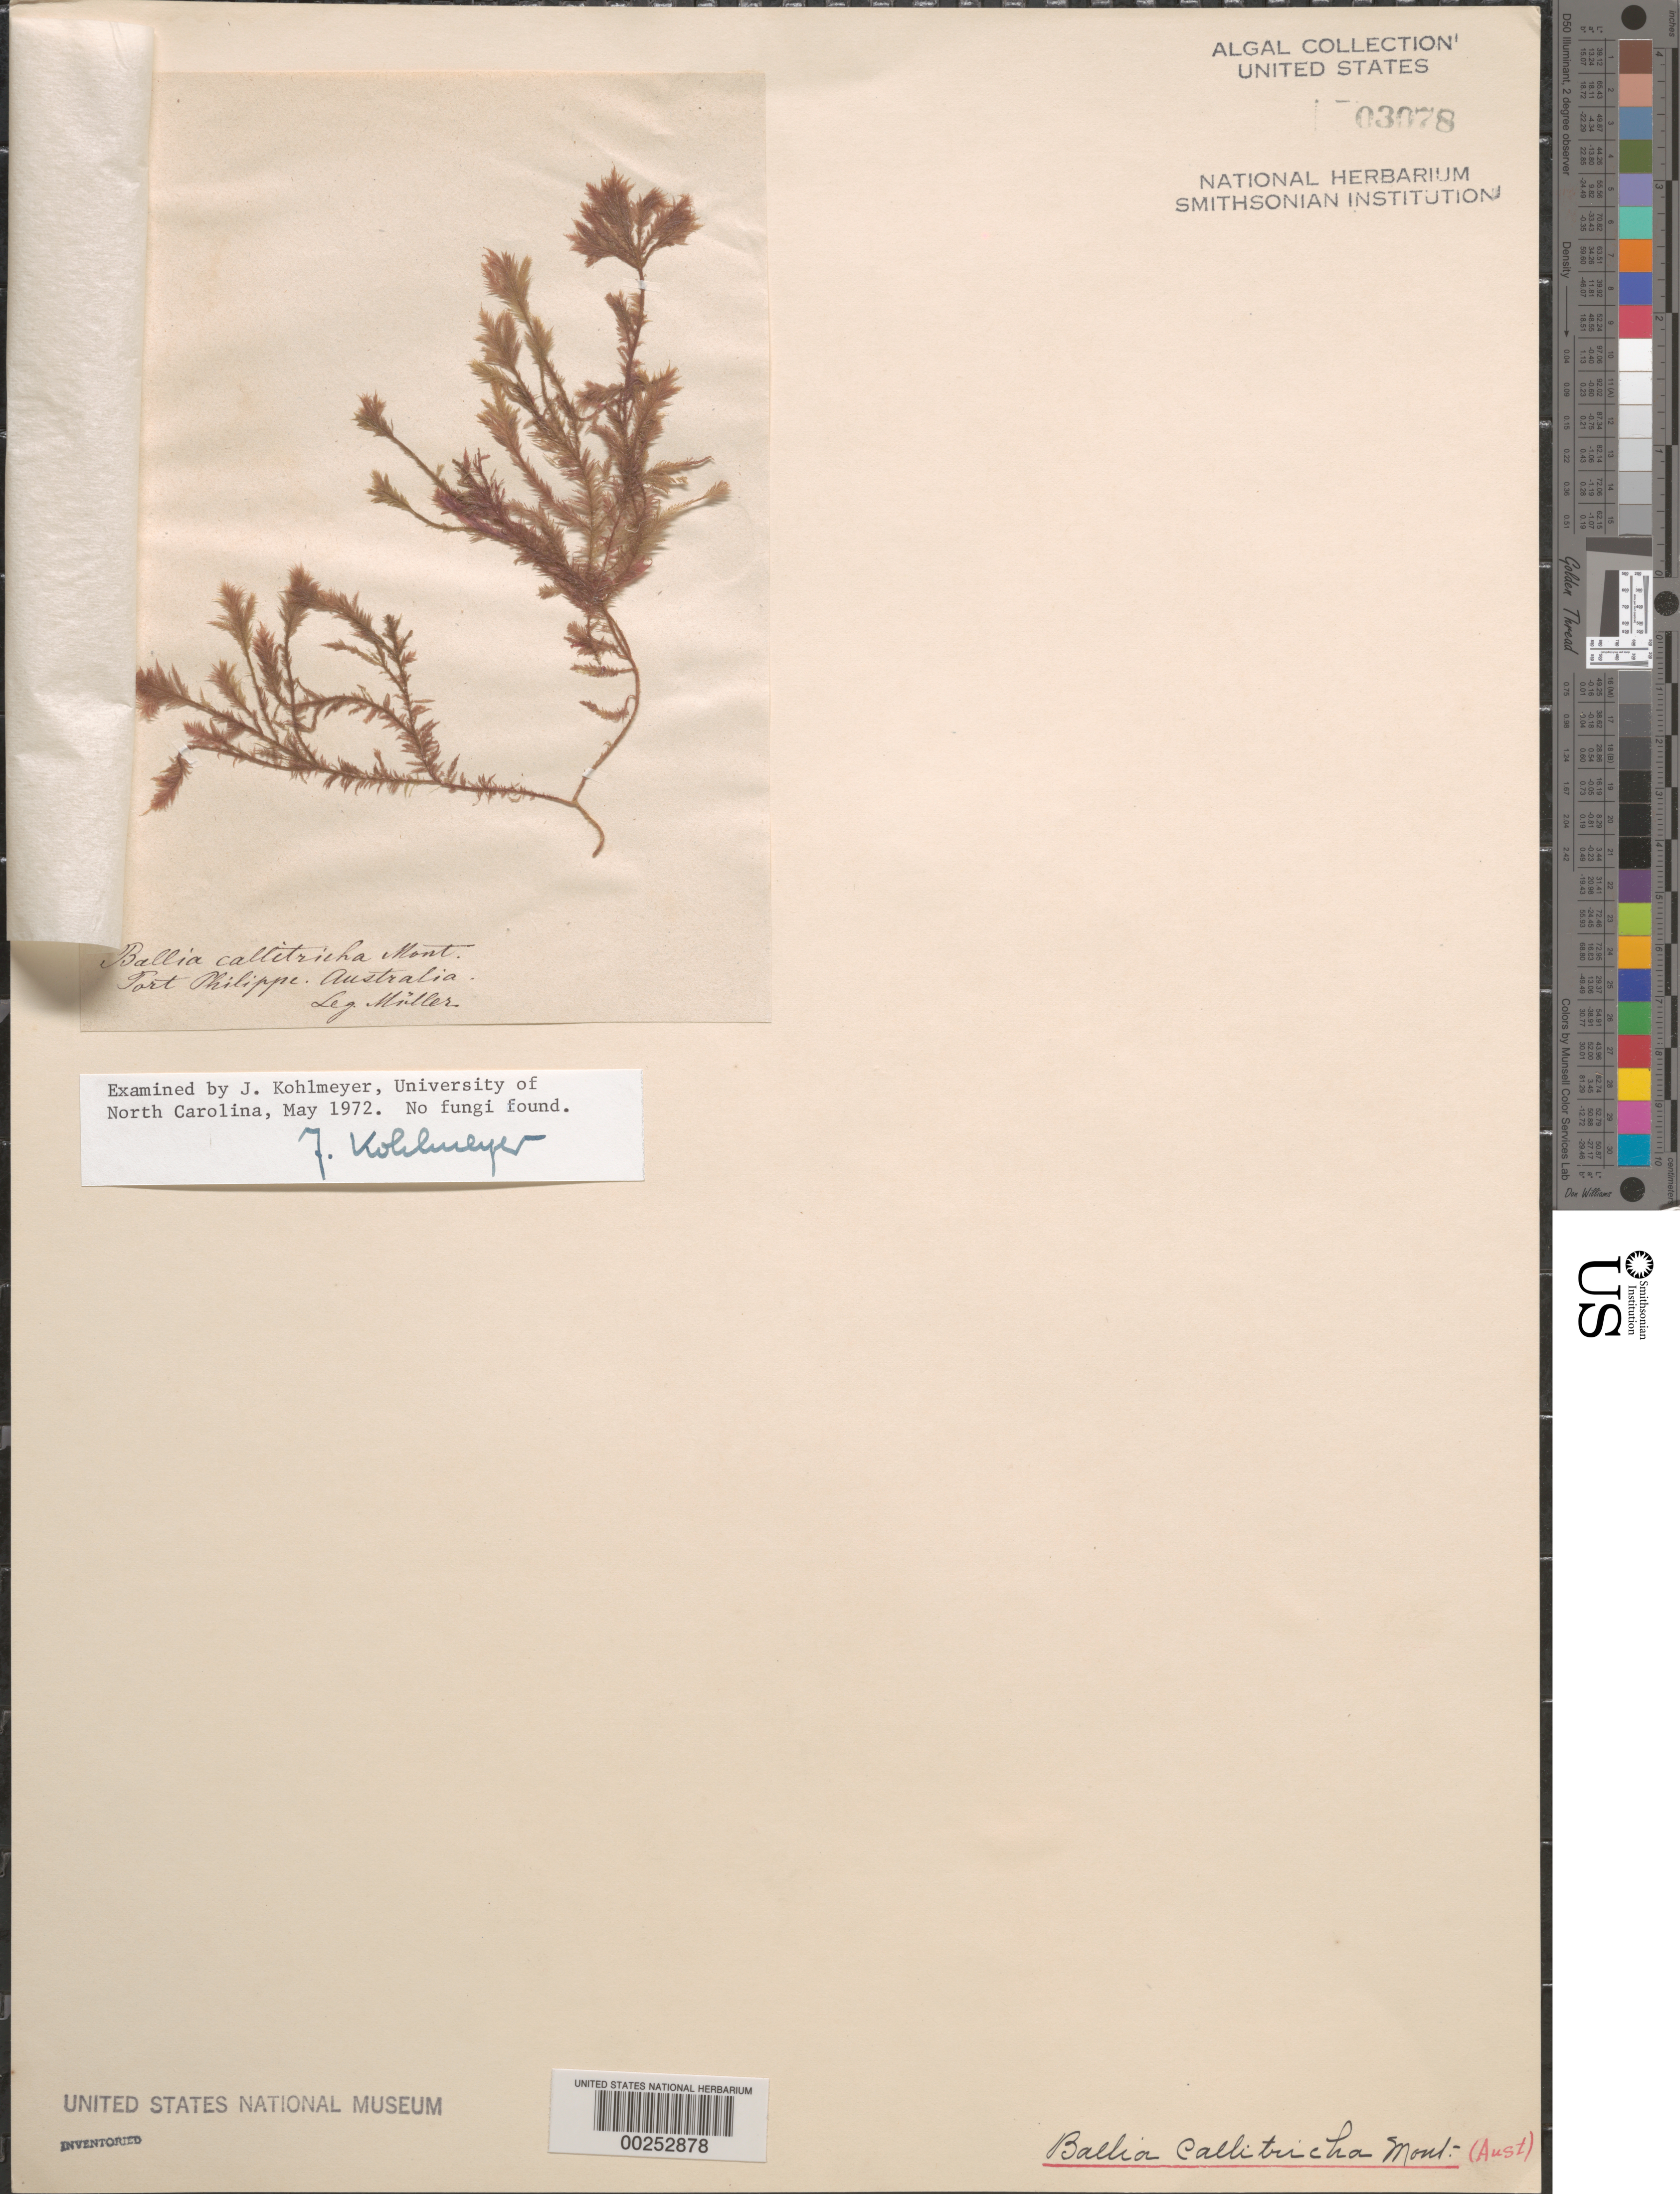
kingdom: Plantae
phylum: Rhodophyta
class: Florideophyceae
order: Balliales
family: Balliaceae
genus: Ballia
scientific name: Ballia callitricha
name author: (C. Agardh) Kützing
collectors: F. Mueller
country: Australia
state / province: Victoria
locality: Port phillip (port philippe)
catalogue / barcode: US 3078